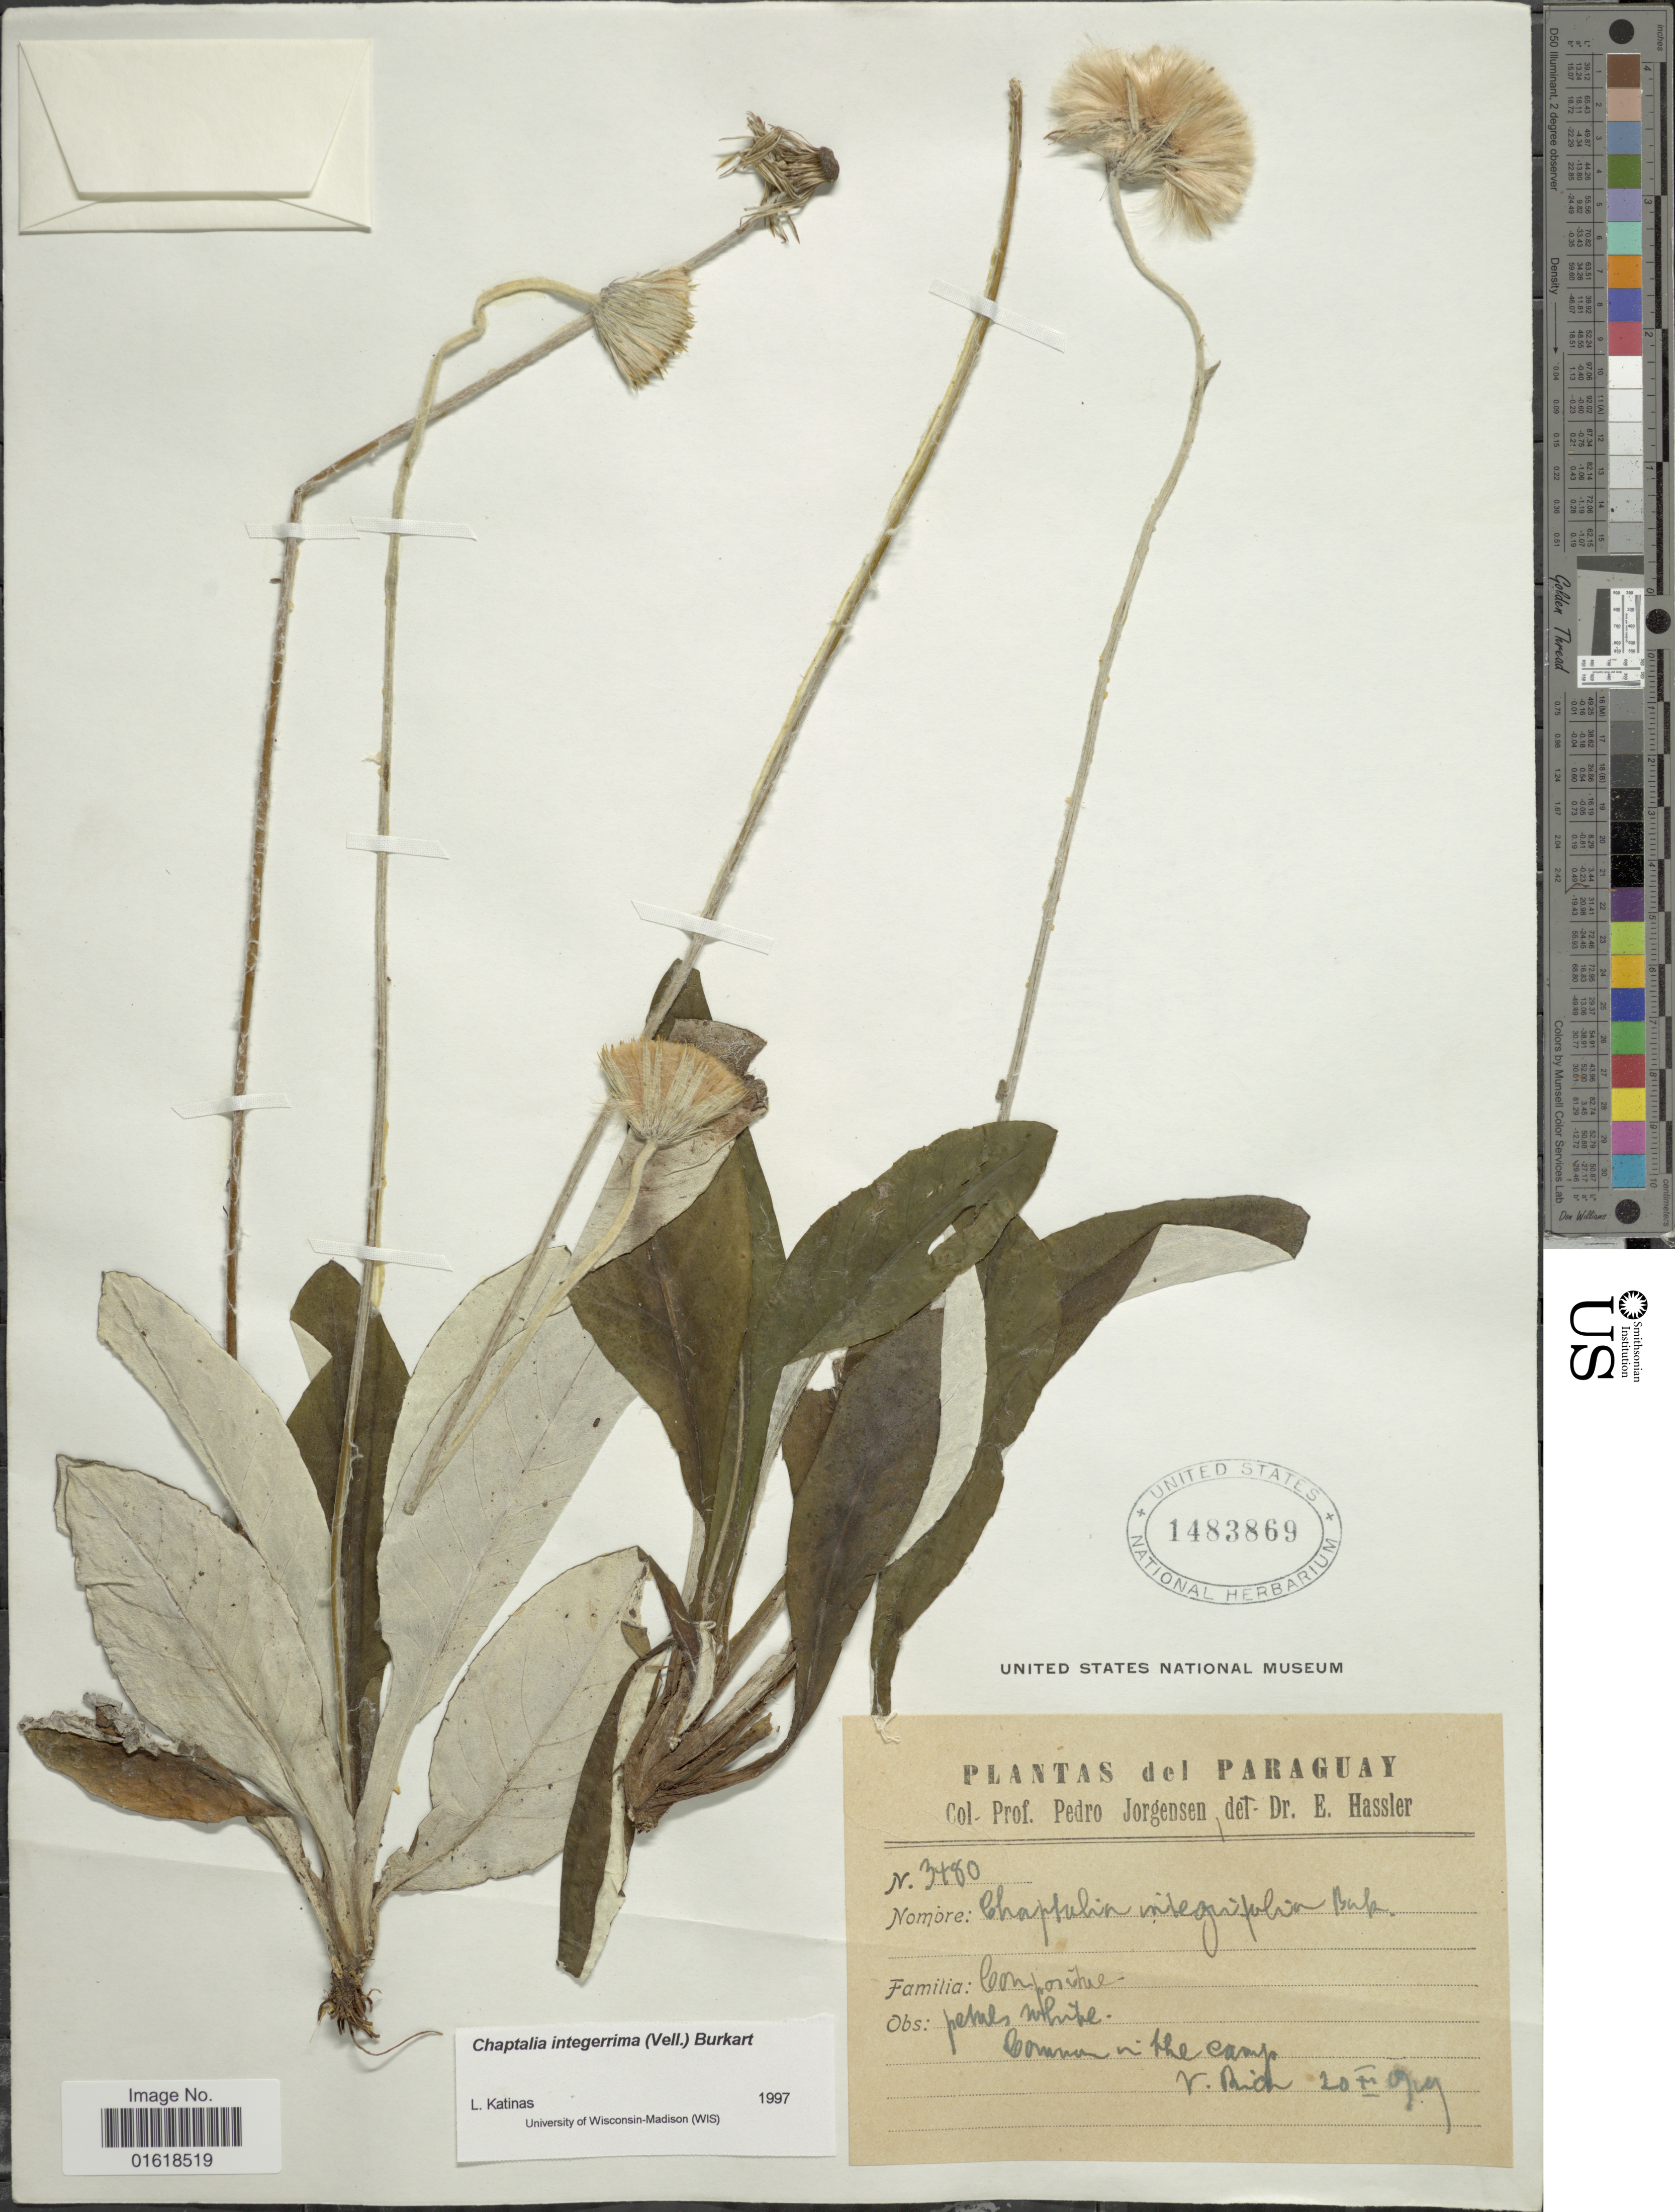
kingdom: Plantae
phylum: Tracheophyta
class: Magnoliopsida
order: Asterales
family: Asteraceae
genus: Chaptalia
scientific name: Chaptalia integerrima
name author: (Vell.) Burkart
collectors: P. Jörgensen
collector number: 3480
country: Paraguay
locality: Common in the camp, V. Rrica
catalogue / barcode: US 1483869